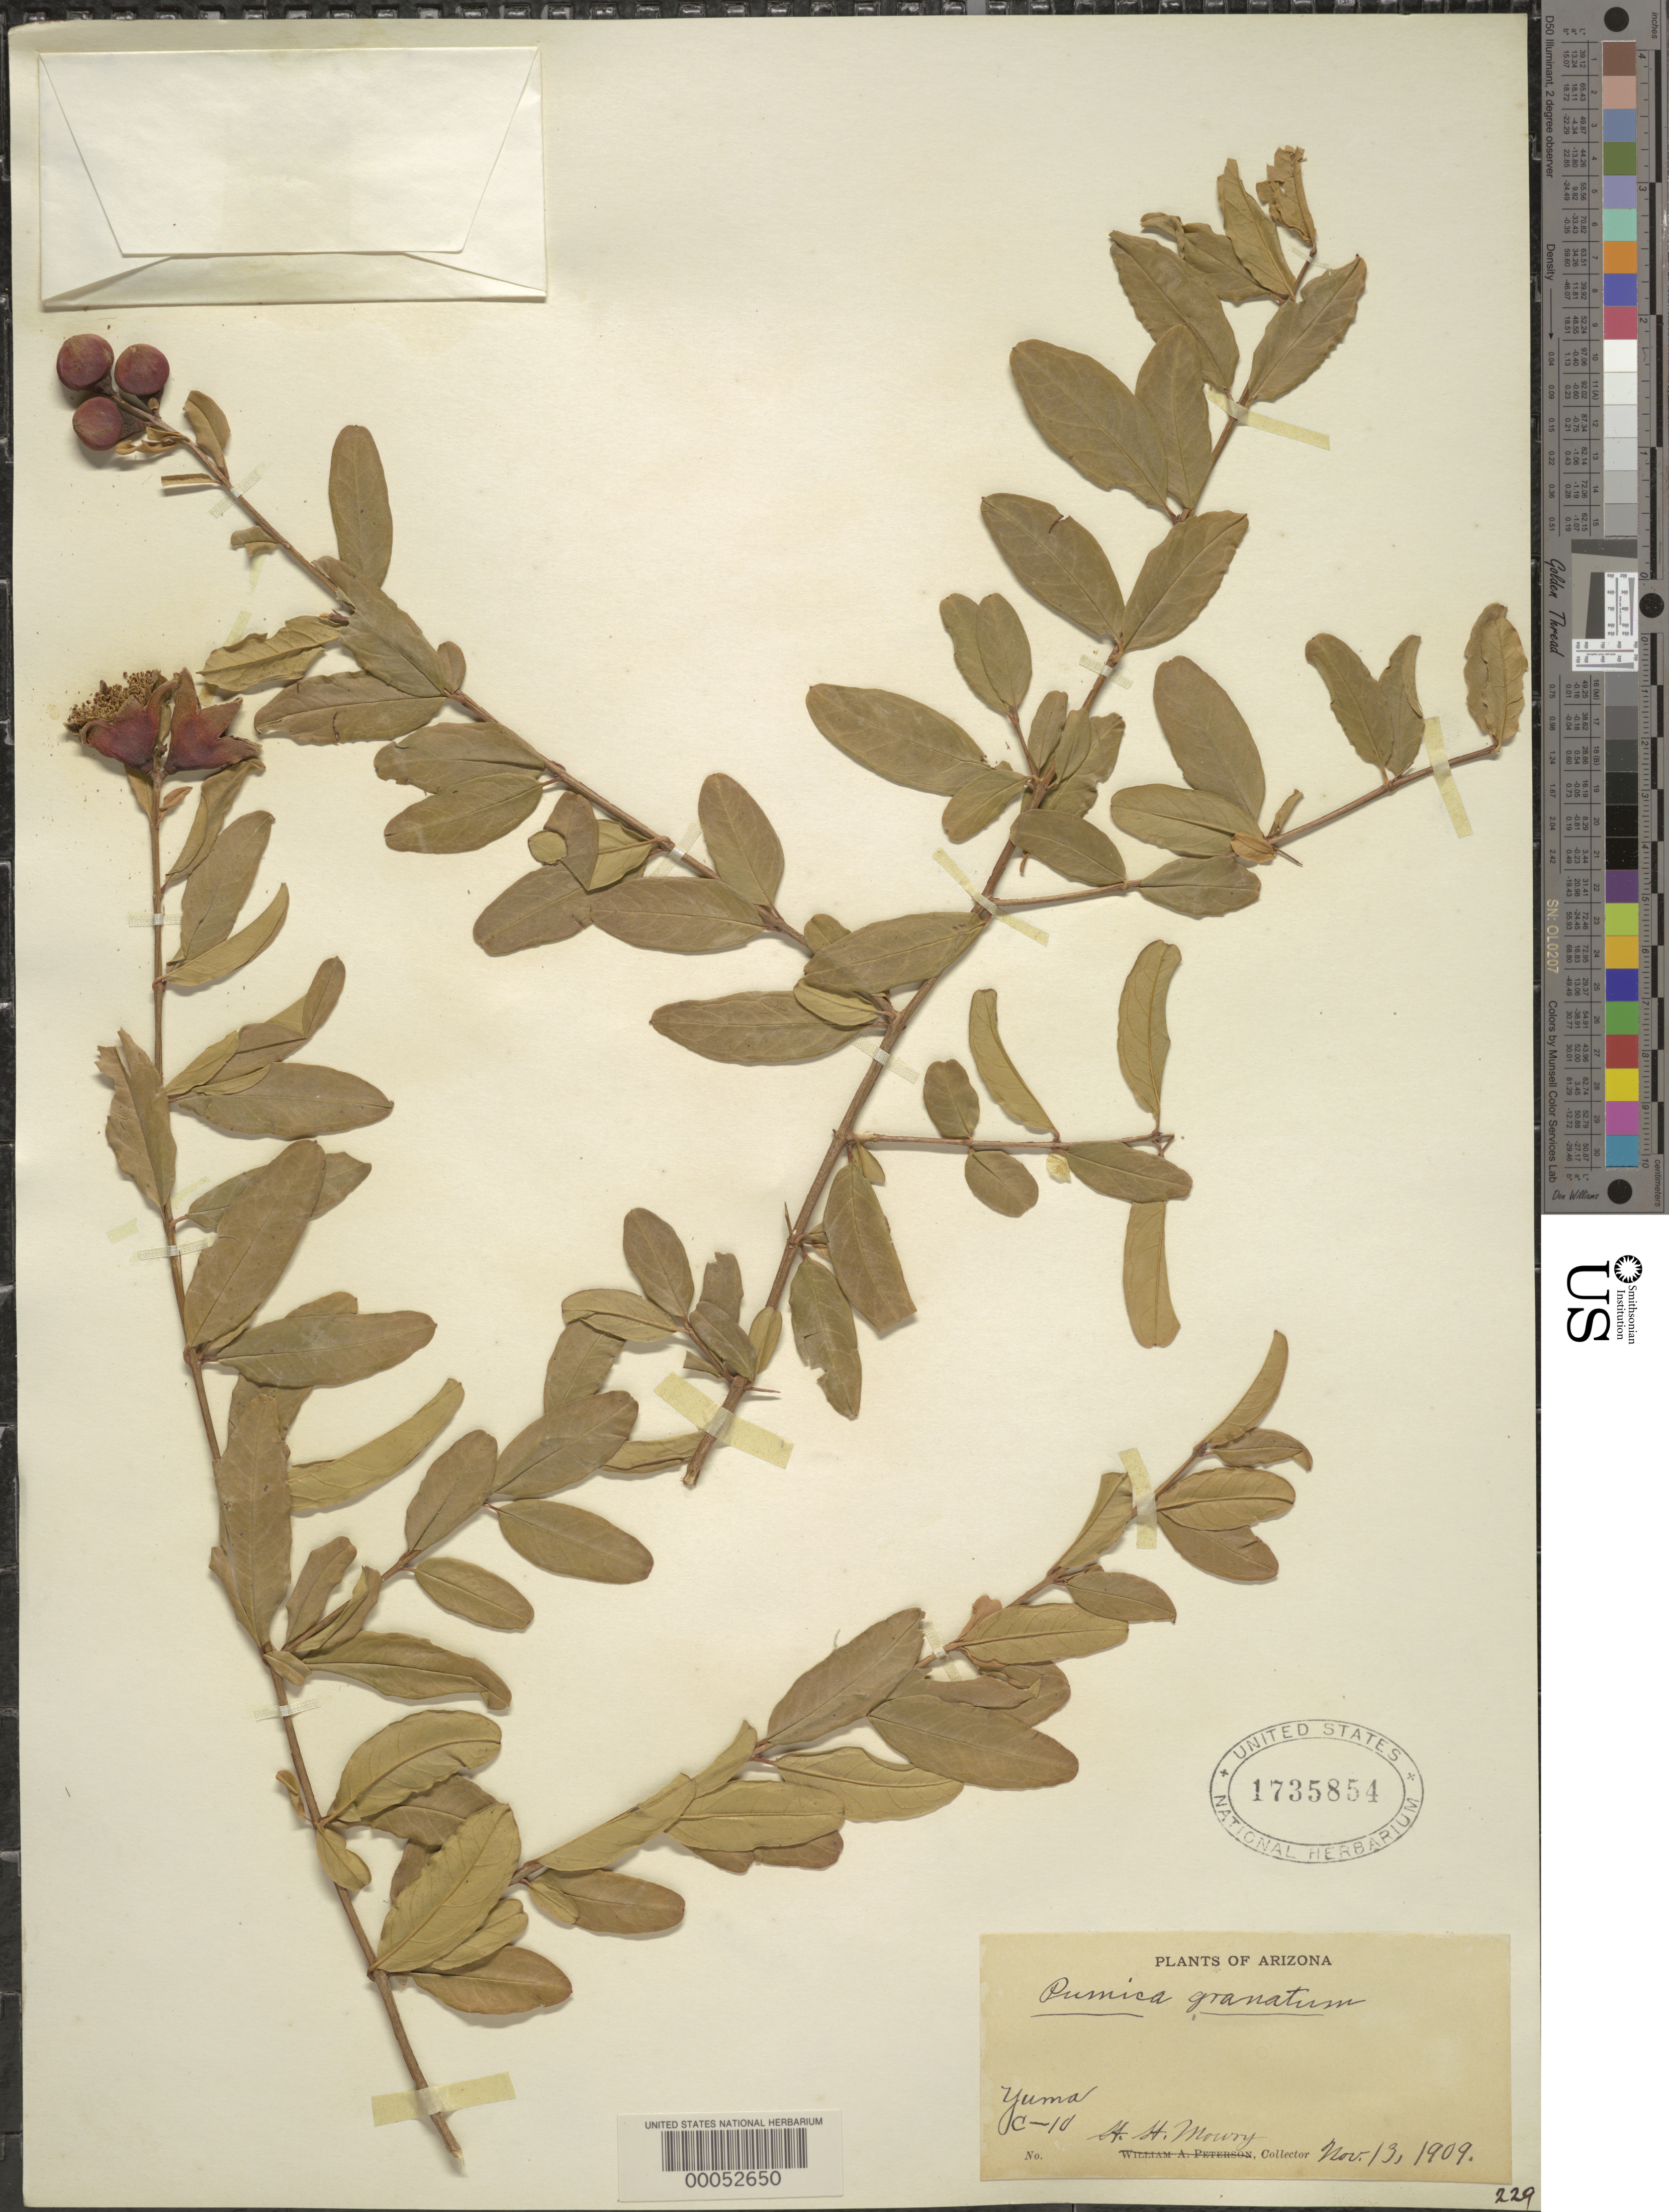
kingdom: Plantae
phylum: Tracheophyta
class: Magnoliopsida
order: Myrtales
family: Lythraceae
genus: Punica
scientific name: Punica granatum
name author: L.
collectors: H. Mowry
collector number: C-10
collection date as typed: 13 Nov 1909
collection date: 1909-11-13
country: United States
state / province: Arizona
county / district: Yuma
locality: Yuma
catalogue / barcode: US 1735854